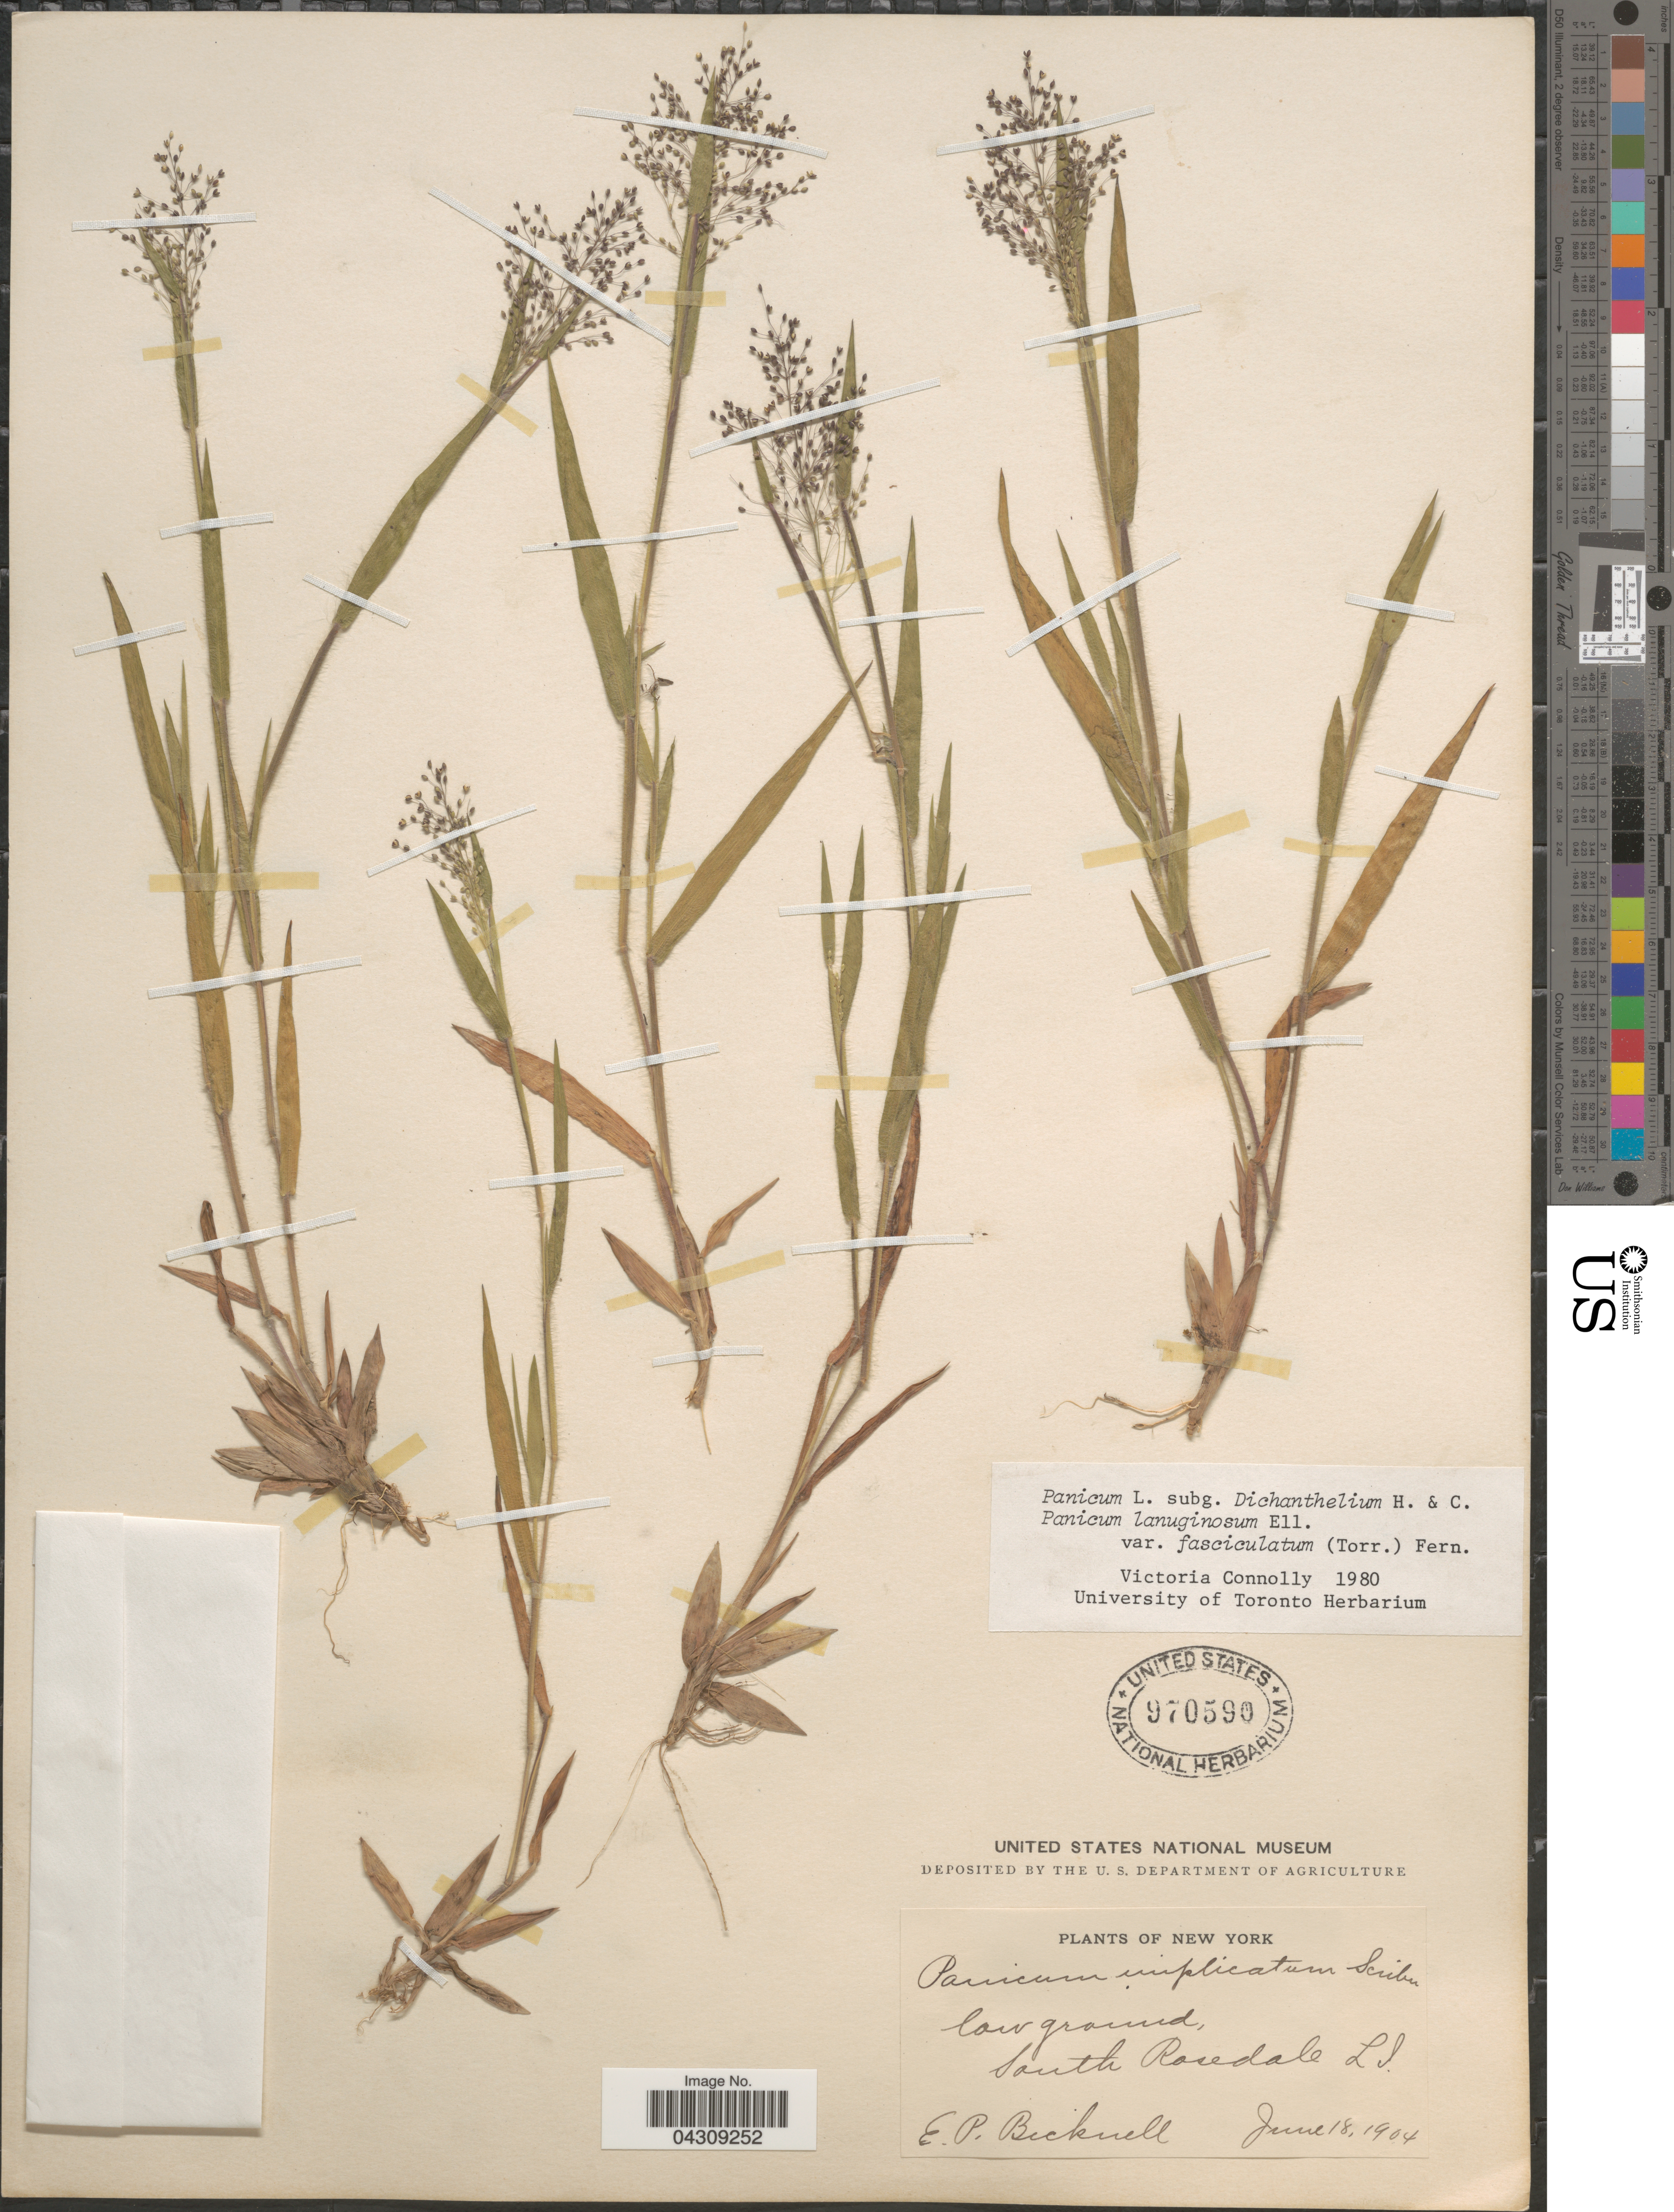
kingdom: Plantae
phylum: Tracheophyta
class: Liliopsida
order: Poales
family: Poaceae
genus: Dichanthelium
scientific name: Dichanthelium acuminatum var. acuminatum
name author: (Sw.) Gould & C.A. Clark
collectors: E. P. Bicknell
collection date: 1904-06-18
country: United States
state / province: New York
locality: South Rosedale L. I.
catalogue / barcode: US 970590